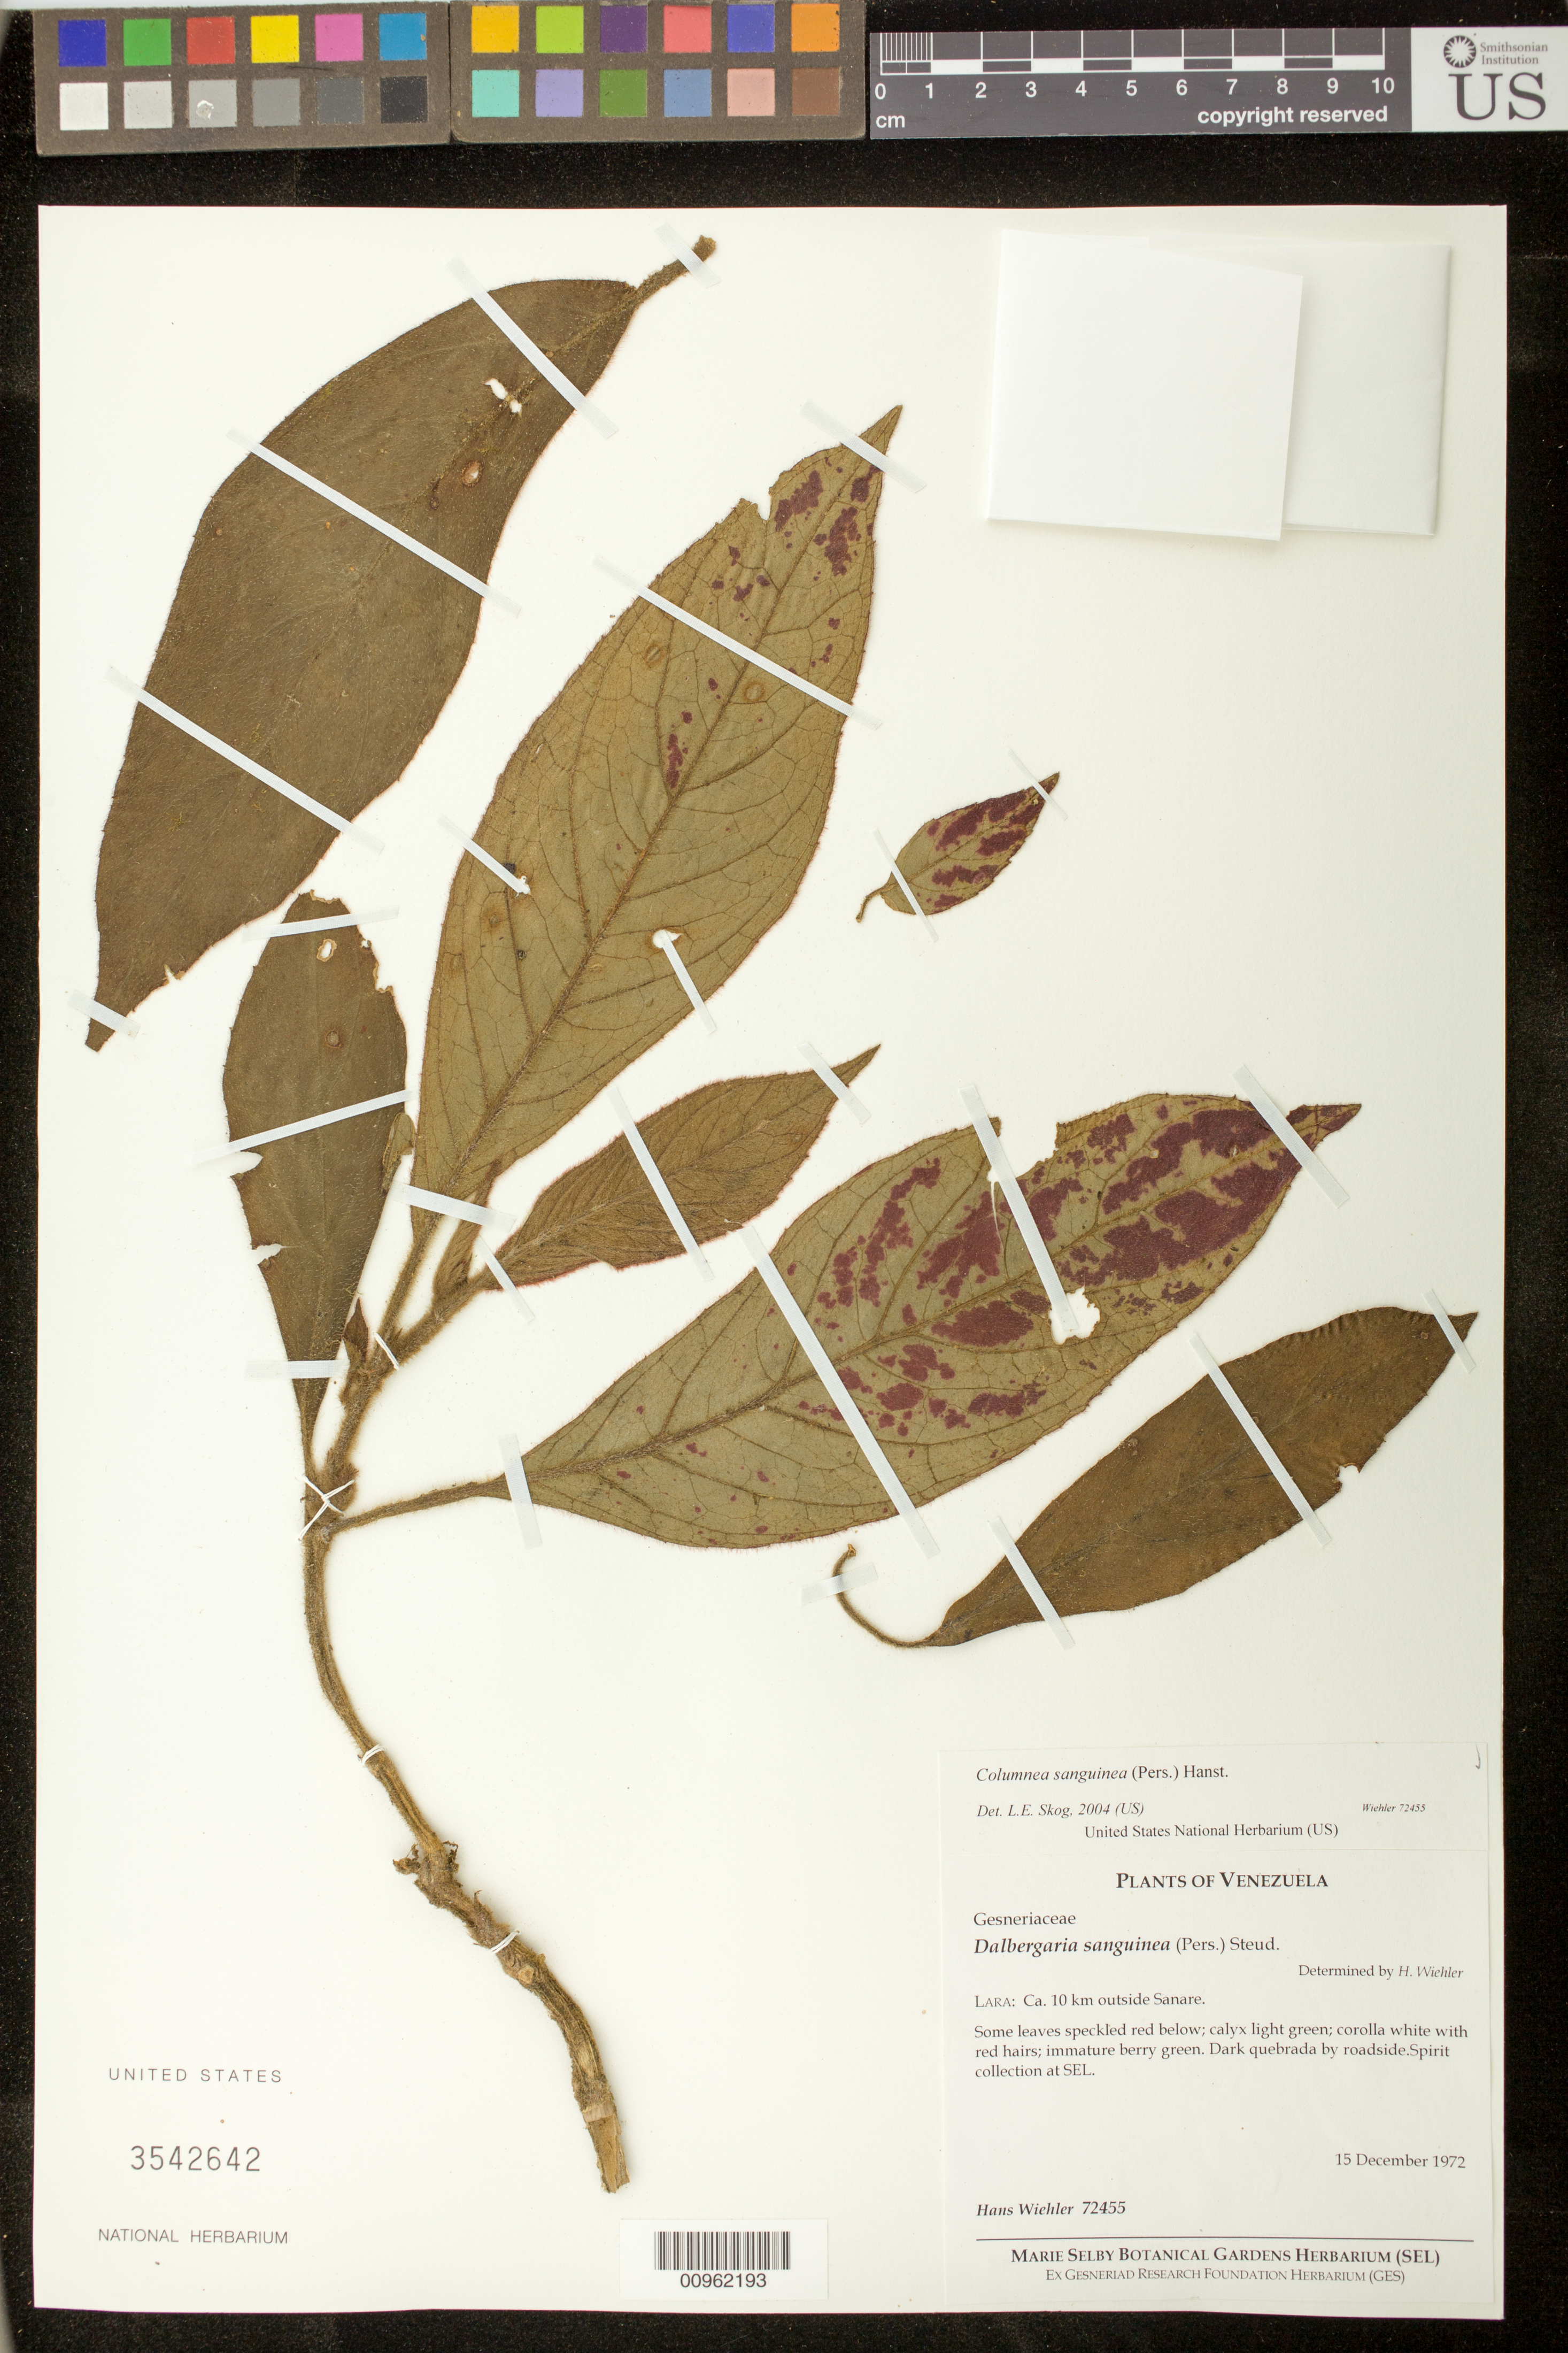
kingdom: Plantae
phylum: Tracheophyta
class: Magnoliopsida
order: Lamiales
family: Gesneriaceae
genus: Columnea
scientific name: Columnea sanguinea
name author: (Pers.) Hanst.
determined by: Skog, Laurence E.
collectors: H. J. Wiehler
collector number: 72455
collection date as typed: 15 Dec 1972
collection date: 1972-12-15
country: Venezuela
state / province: Lara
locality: Lara: ca. 10 km outside Sanare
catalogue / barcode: US 3542642